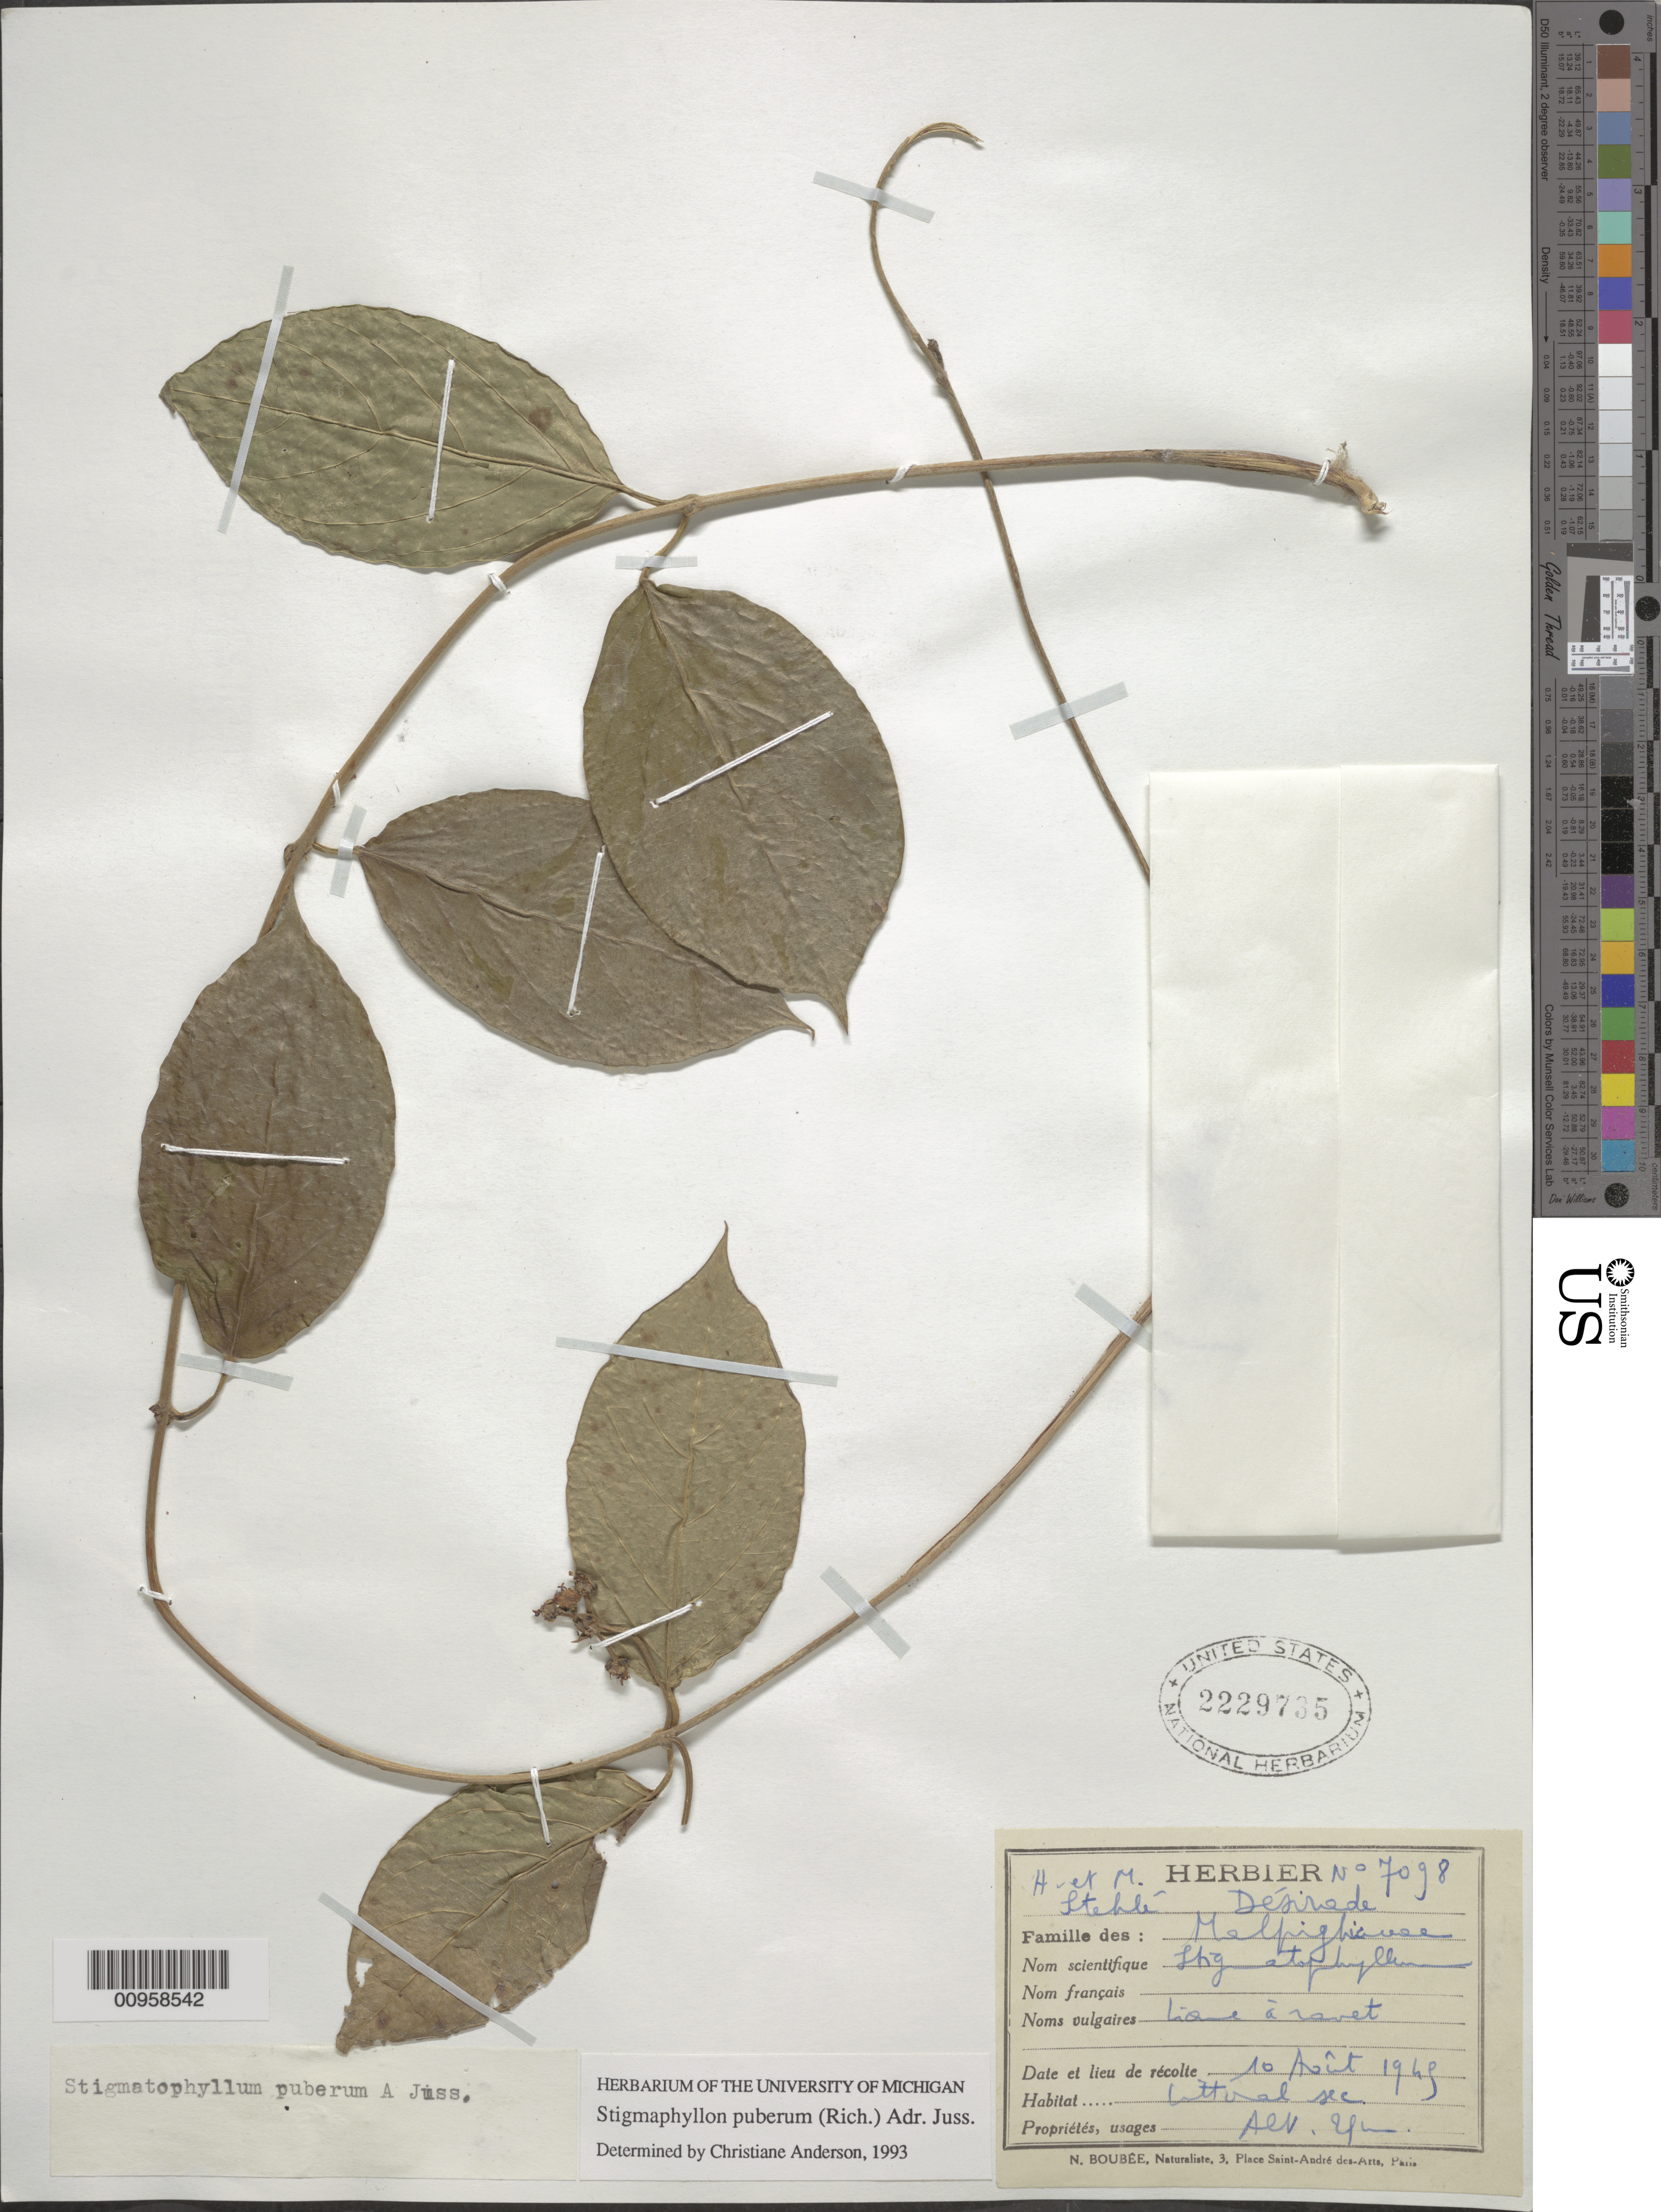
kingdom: Plantae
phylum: Tracheophyta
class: Magnoliopsida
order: Malpighiales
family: Malpighiaceae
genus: Stigmaphyllon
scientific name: Stigmaphyllon puberum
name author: (Rich.) A. Juss.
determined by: Anderson, C.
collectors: H. Stehlé & M. Stehlé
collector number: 7098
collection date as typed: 10 Aug 1945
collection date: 1945-08-10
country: Martinique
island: Martinique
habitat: Littoral sec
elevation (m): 25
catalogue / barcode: US 2229735